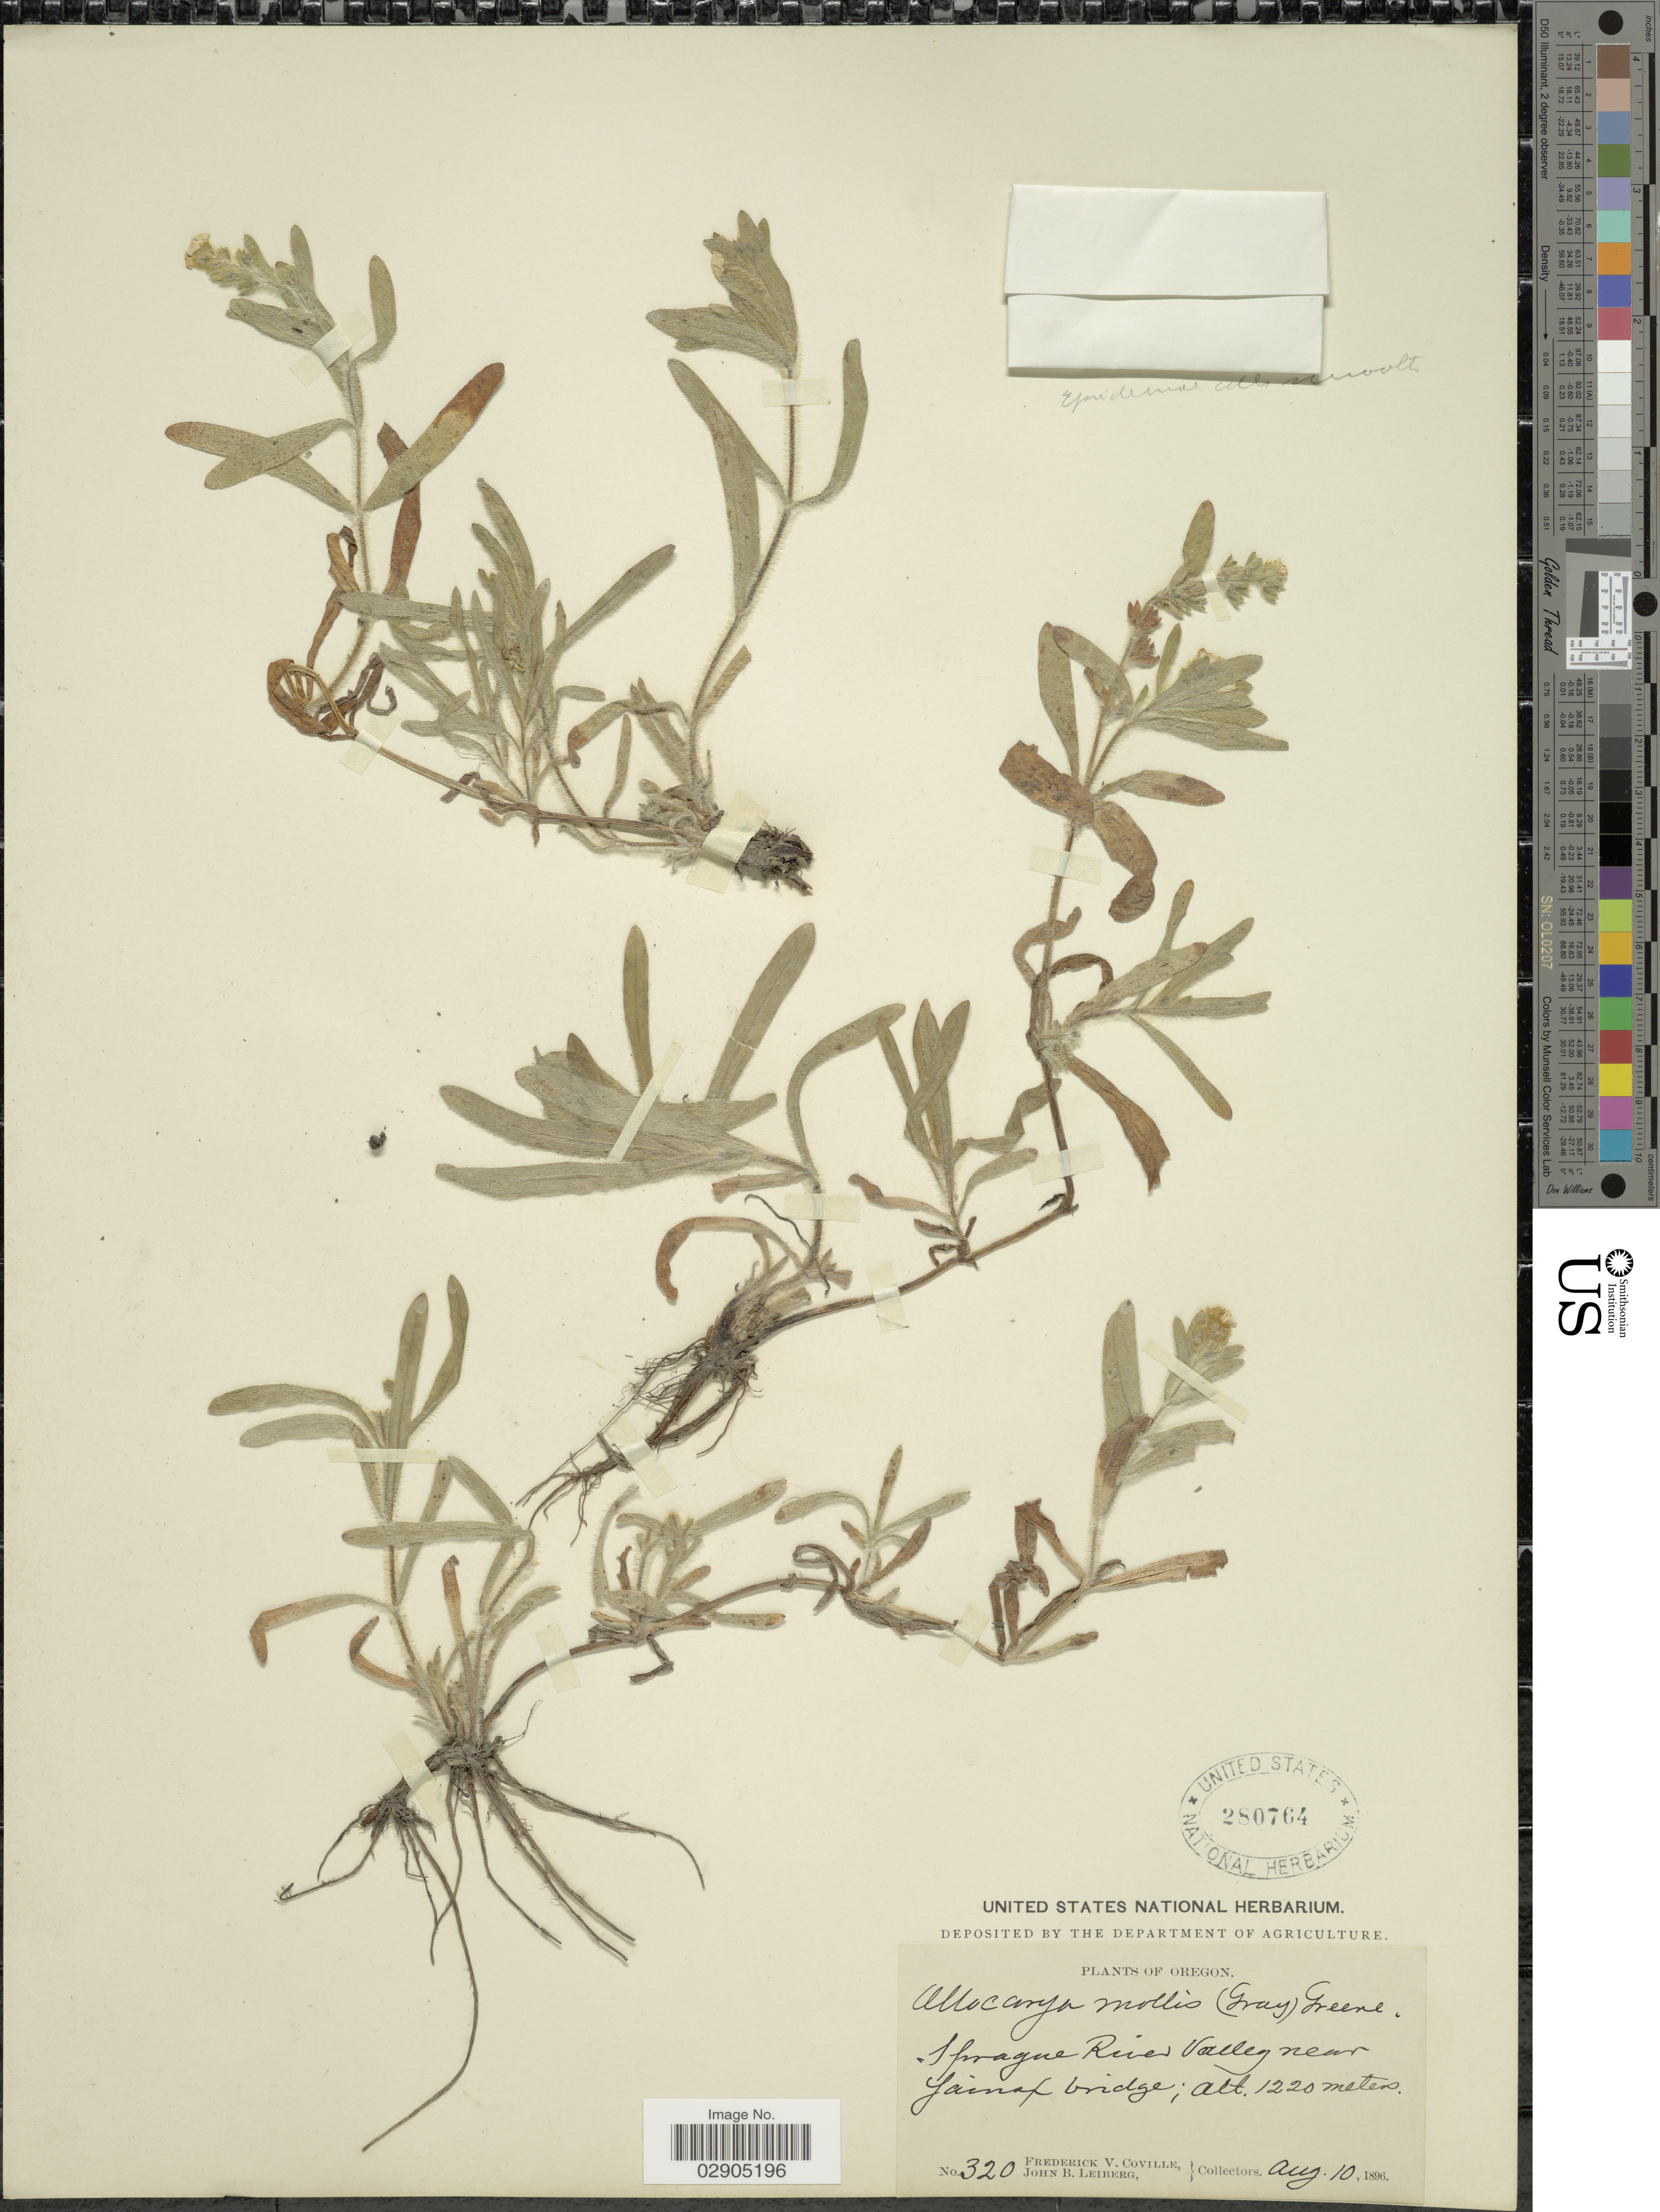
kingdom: Plantae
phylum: Tracheophyta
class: Magnoliopsida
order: Boraginales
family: Boraginaceae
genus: Allocarya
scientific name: Allocarya chorisiana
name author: (Cham. & Schltdl.) Greene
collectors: F. V. Coville & J. B. Leiberg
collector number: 320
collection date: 1896-08-10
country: United States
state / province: Oregon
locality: Sprague River valley near Yainax bridge.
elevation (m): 1220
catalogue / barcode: US 280764